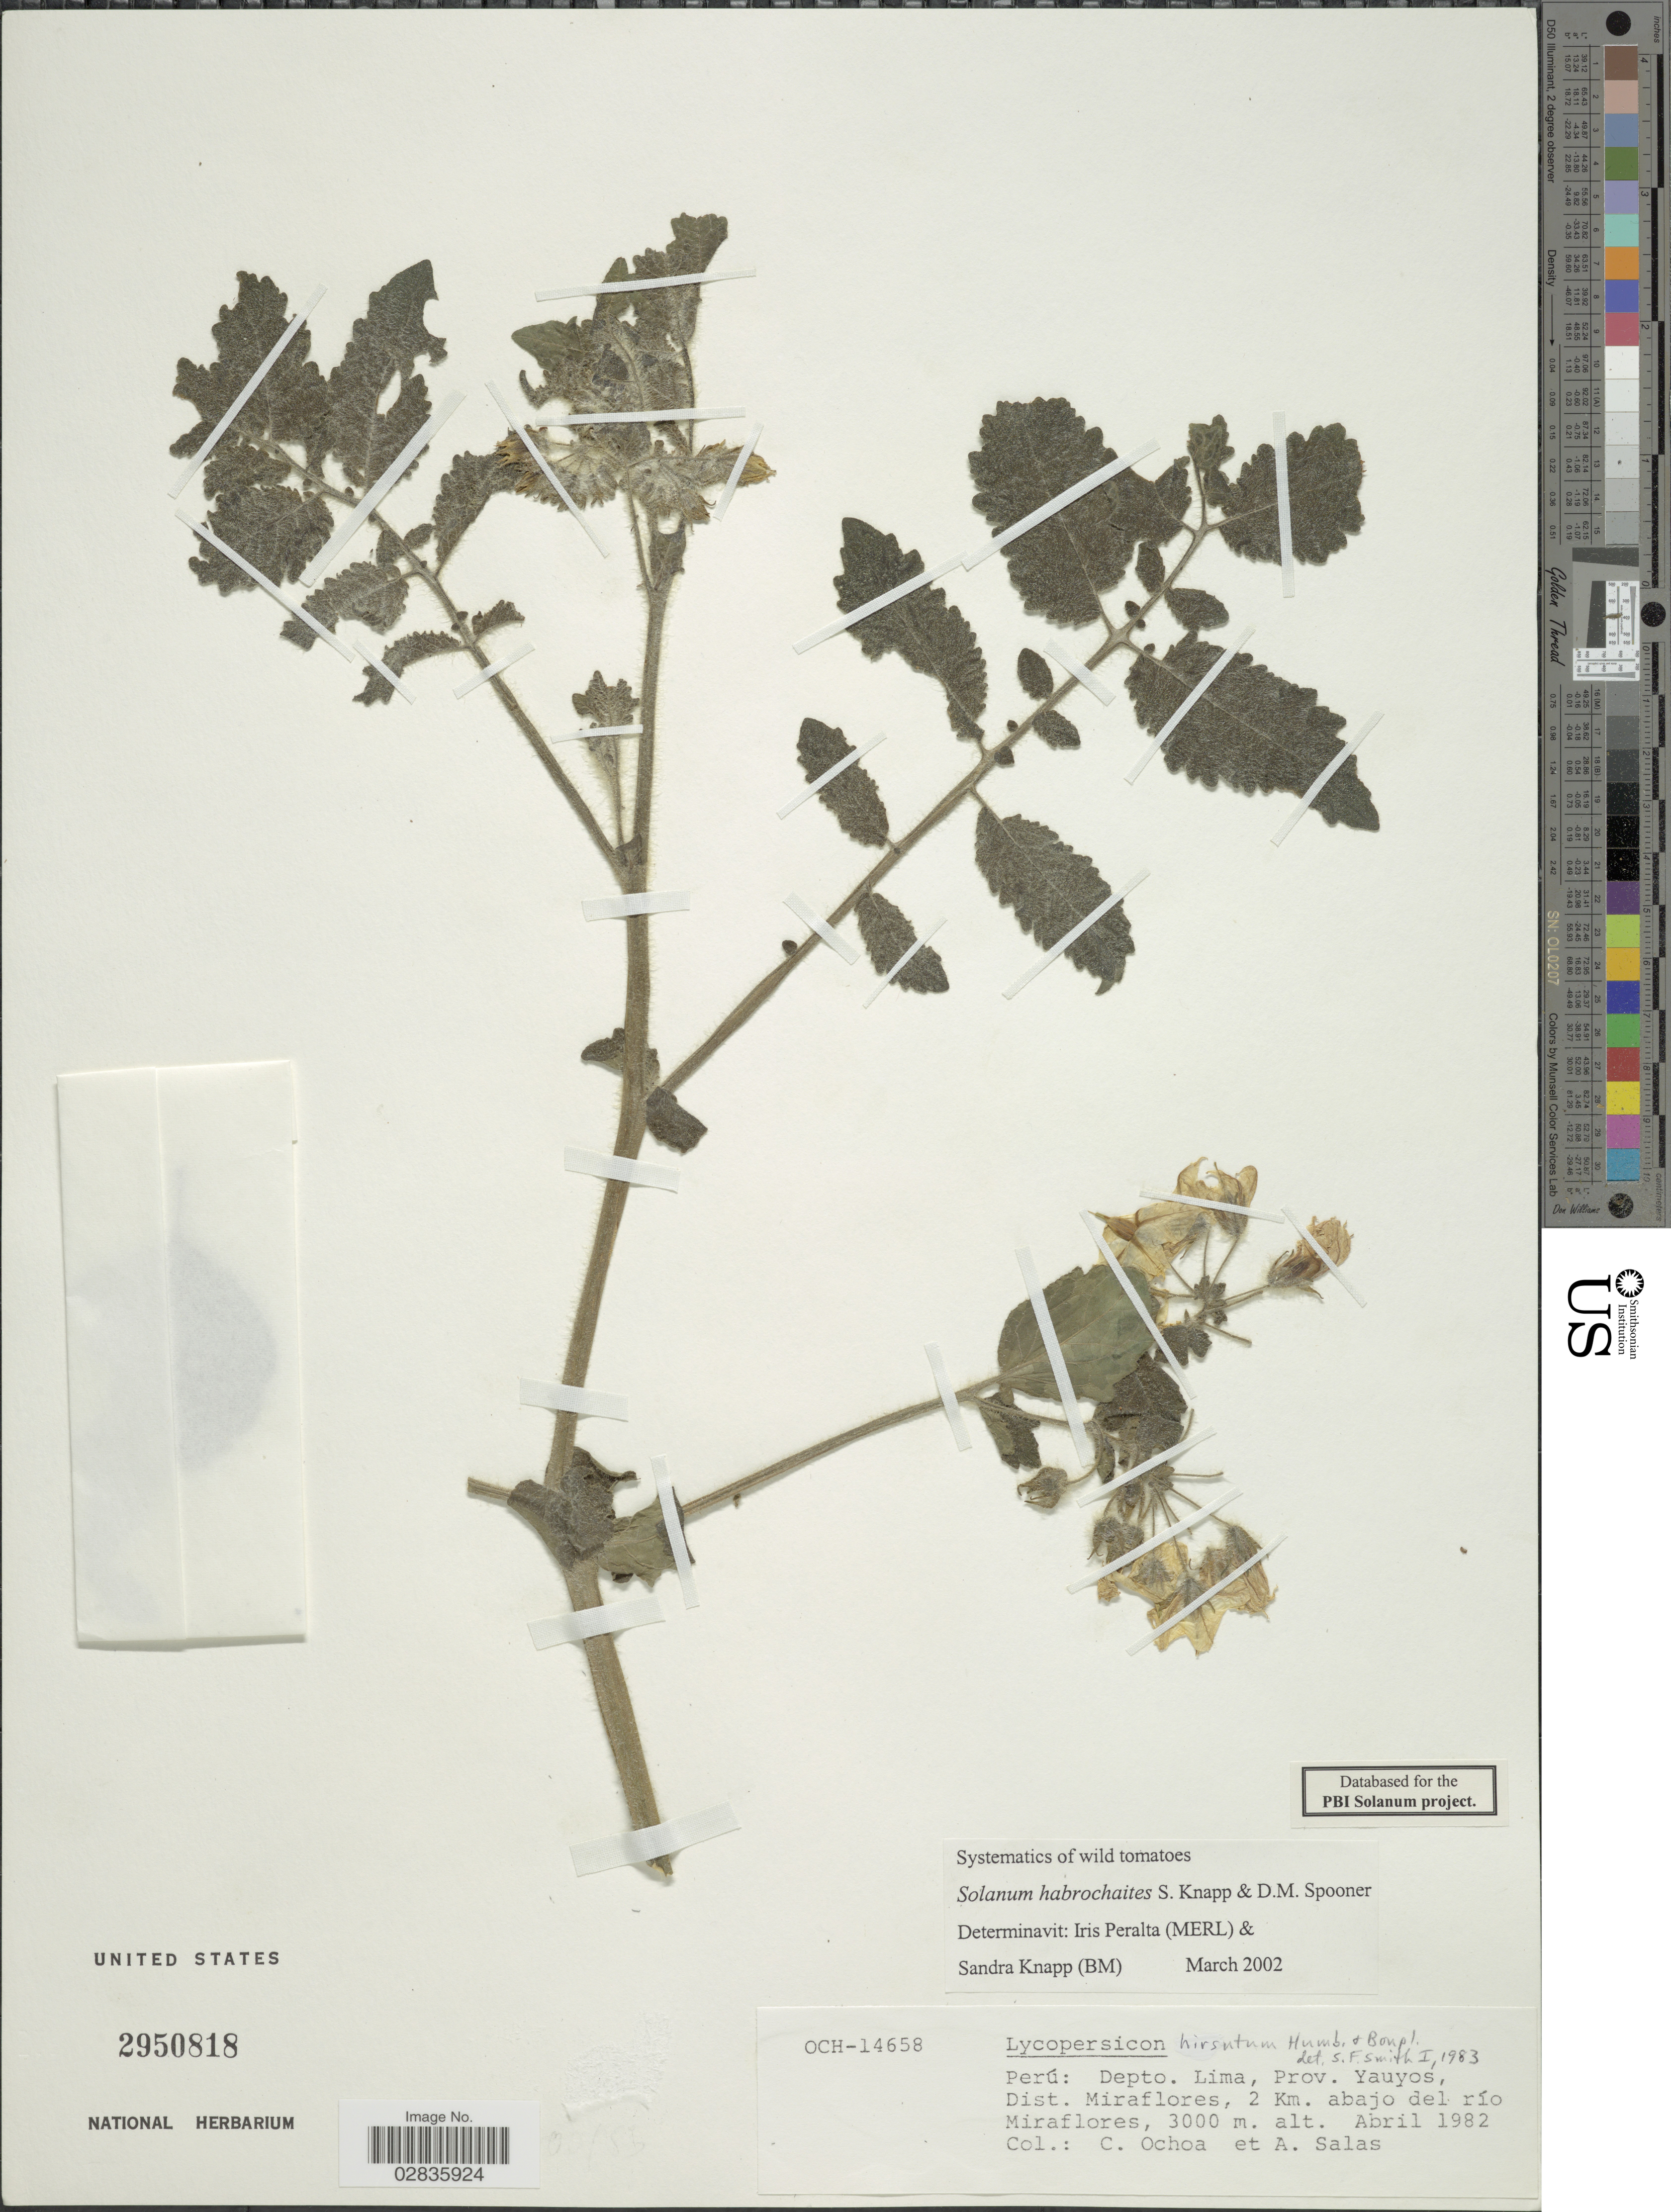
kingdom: Plantae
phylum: Tracheophyta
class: Magnoliopsida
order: Solanales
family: Solanaceae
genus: Solanum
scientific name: Solanum habrochaites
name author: S. Knapp & D.M. Spooner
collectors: C. Ochoa & A. Salas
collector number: OCH-14658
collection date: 1982-04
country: Peru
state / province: Lima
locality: Depto. Lima, Prov. Yauyos, Dist. Miraflores, 2 Km. abajo del río Miraflores.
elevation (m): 3000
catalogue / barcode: US 2950818